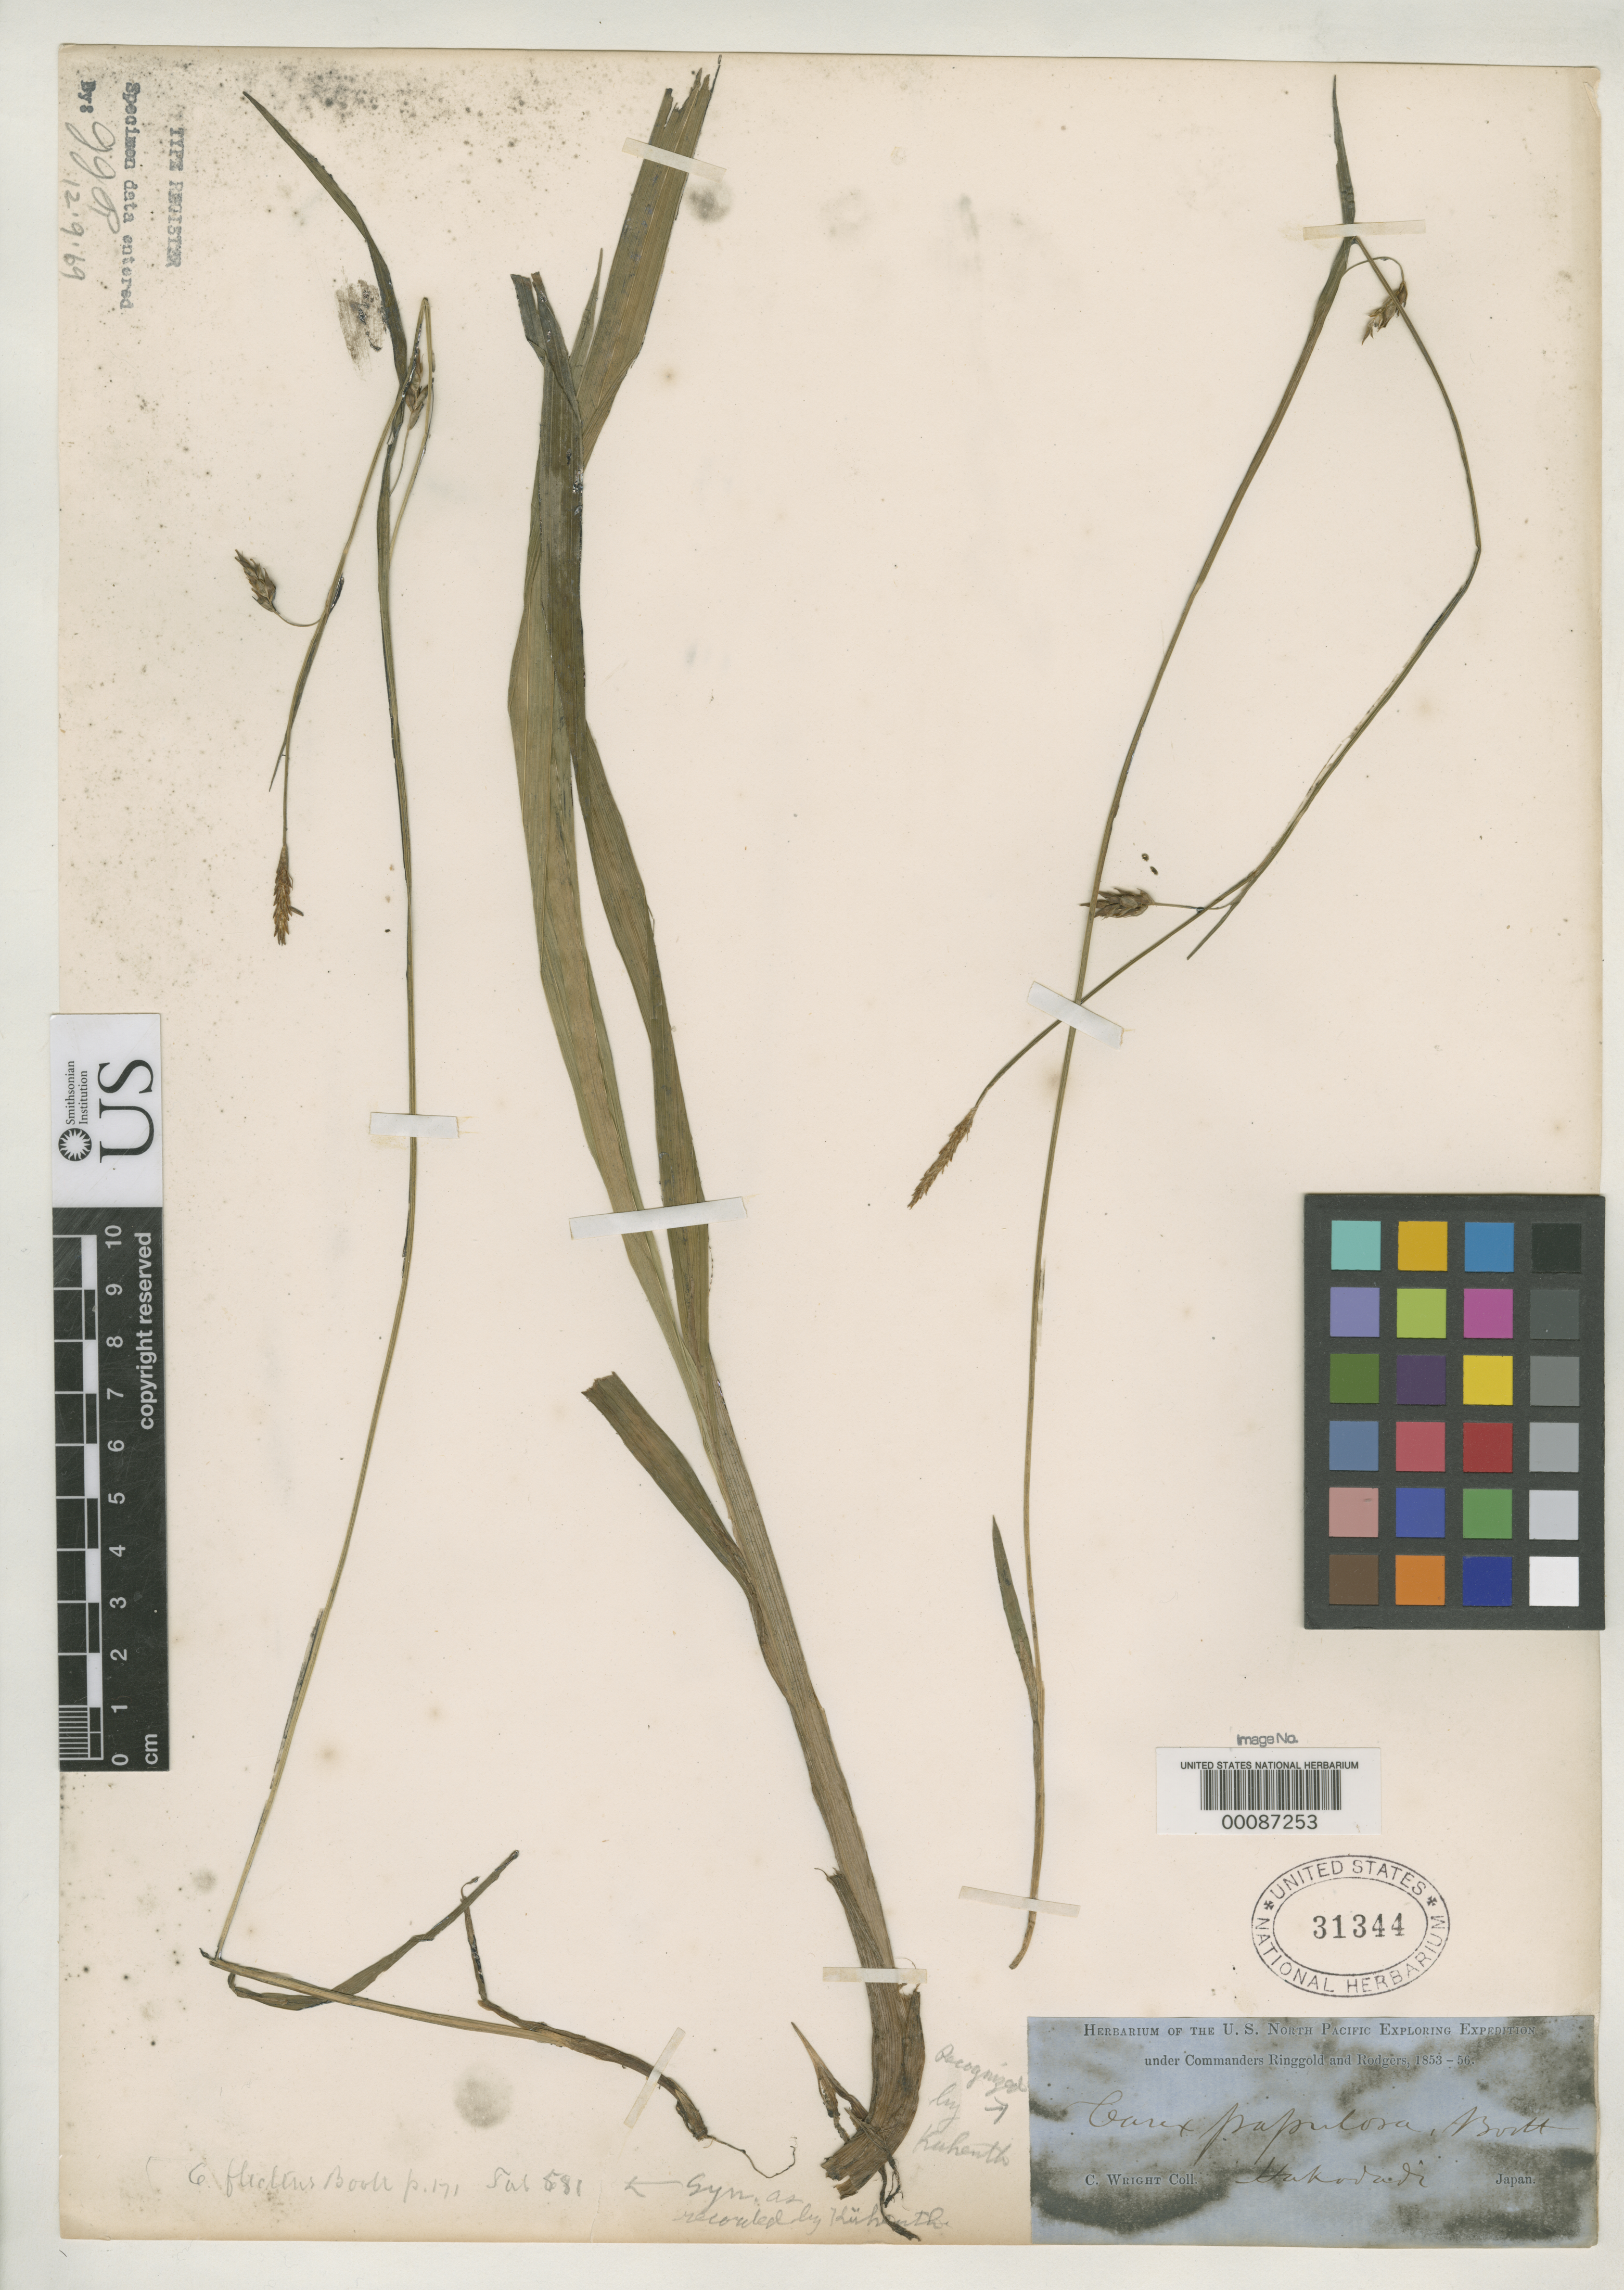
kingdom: Plantae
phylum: Tracheophyta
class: Liliopsida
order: Poales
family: Cyperaceae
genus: Carex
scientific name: Carex papulosa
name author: Boott in A. Gray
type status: Isotype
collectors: C. Wright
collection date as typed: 1853 to -- --- 1856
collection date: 1853/1856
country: Japan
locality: Hakodadi.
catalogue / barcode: US 31344